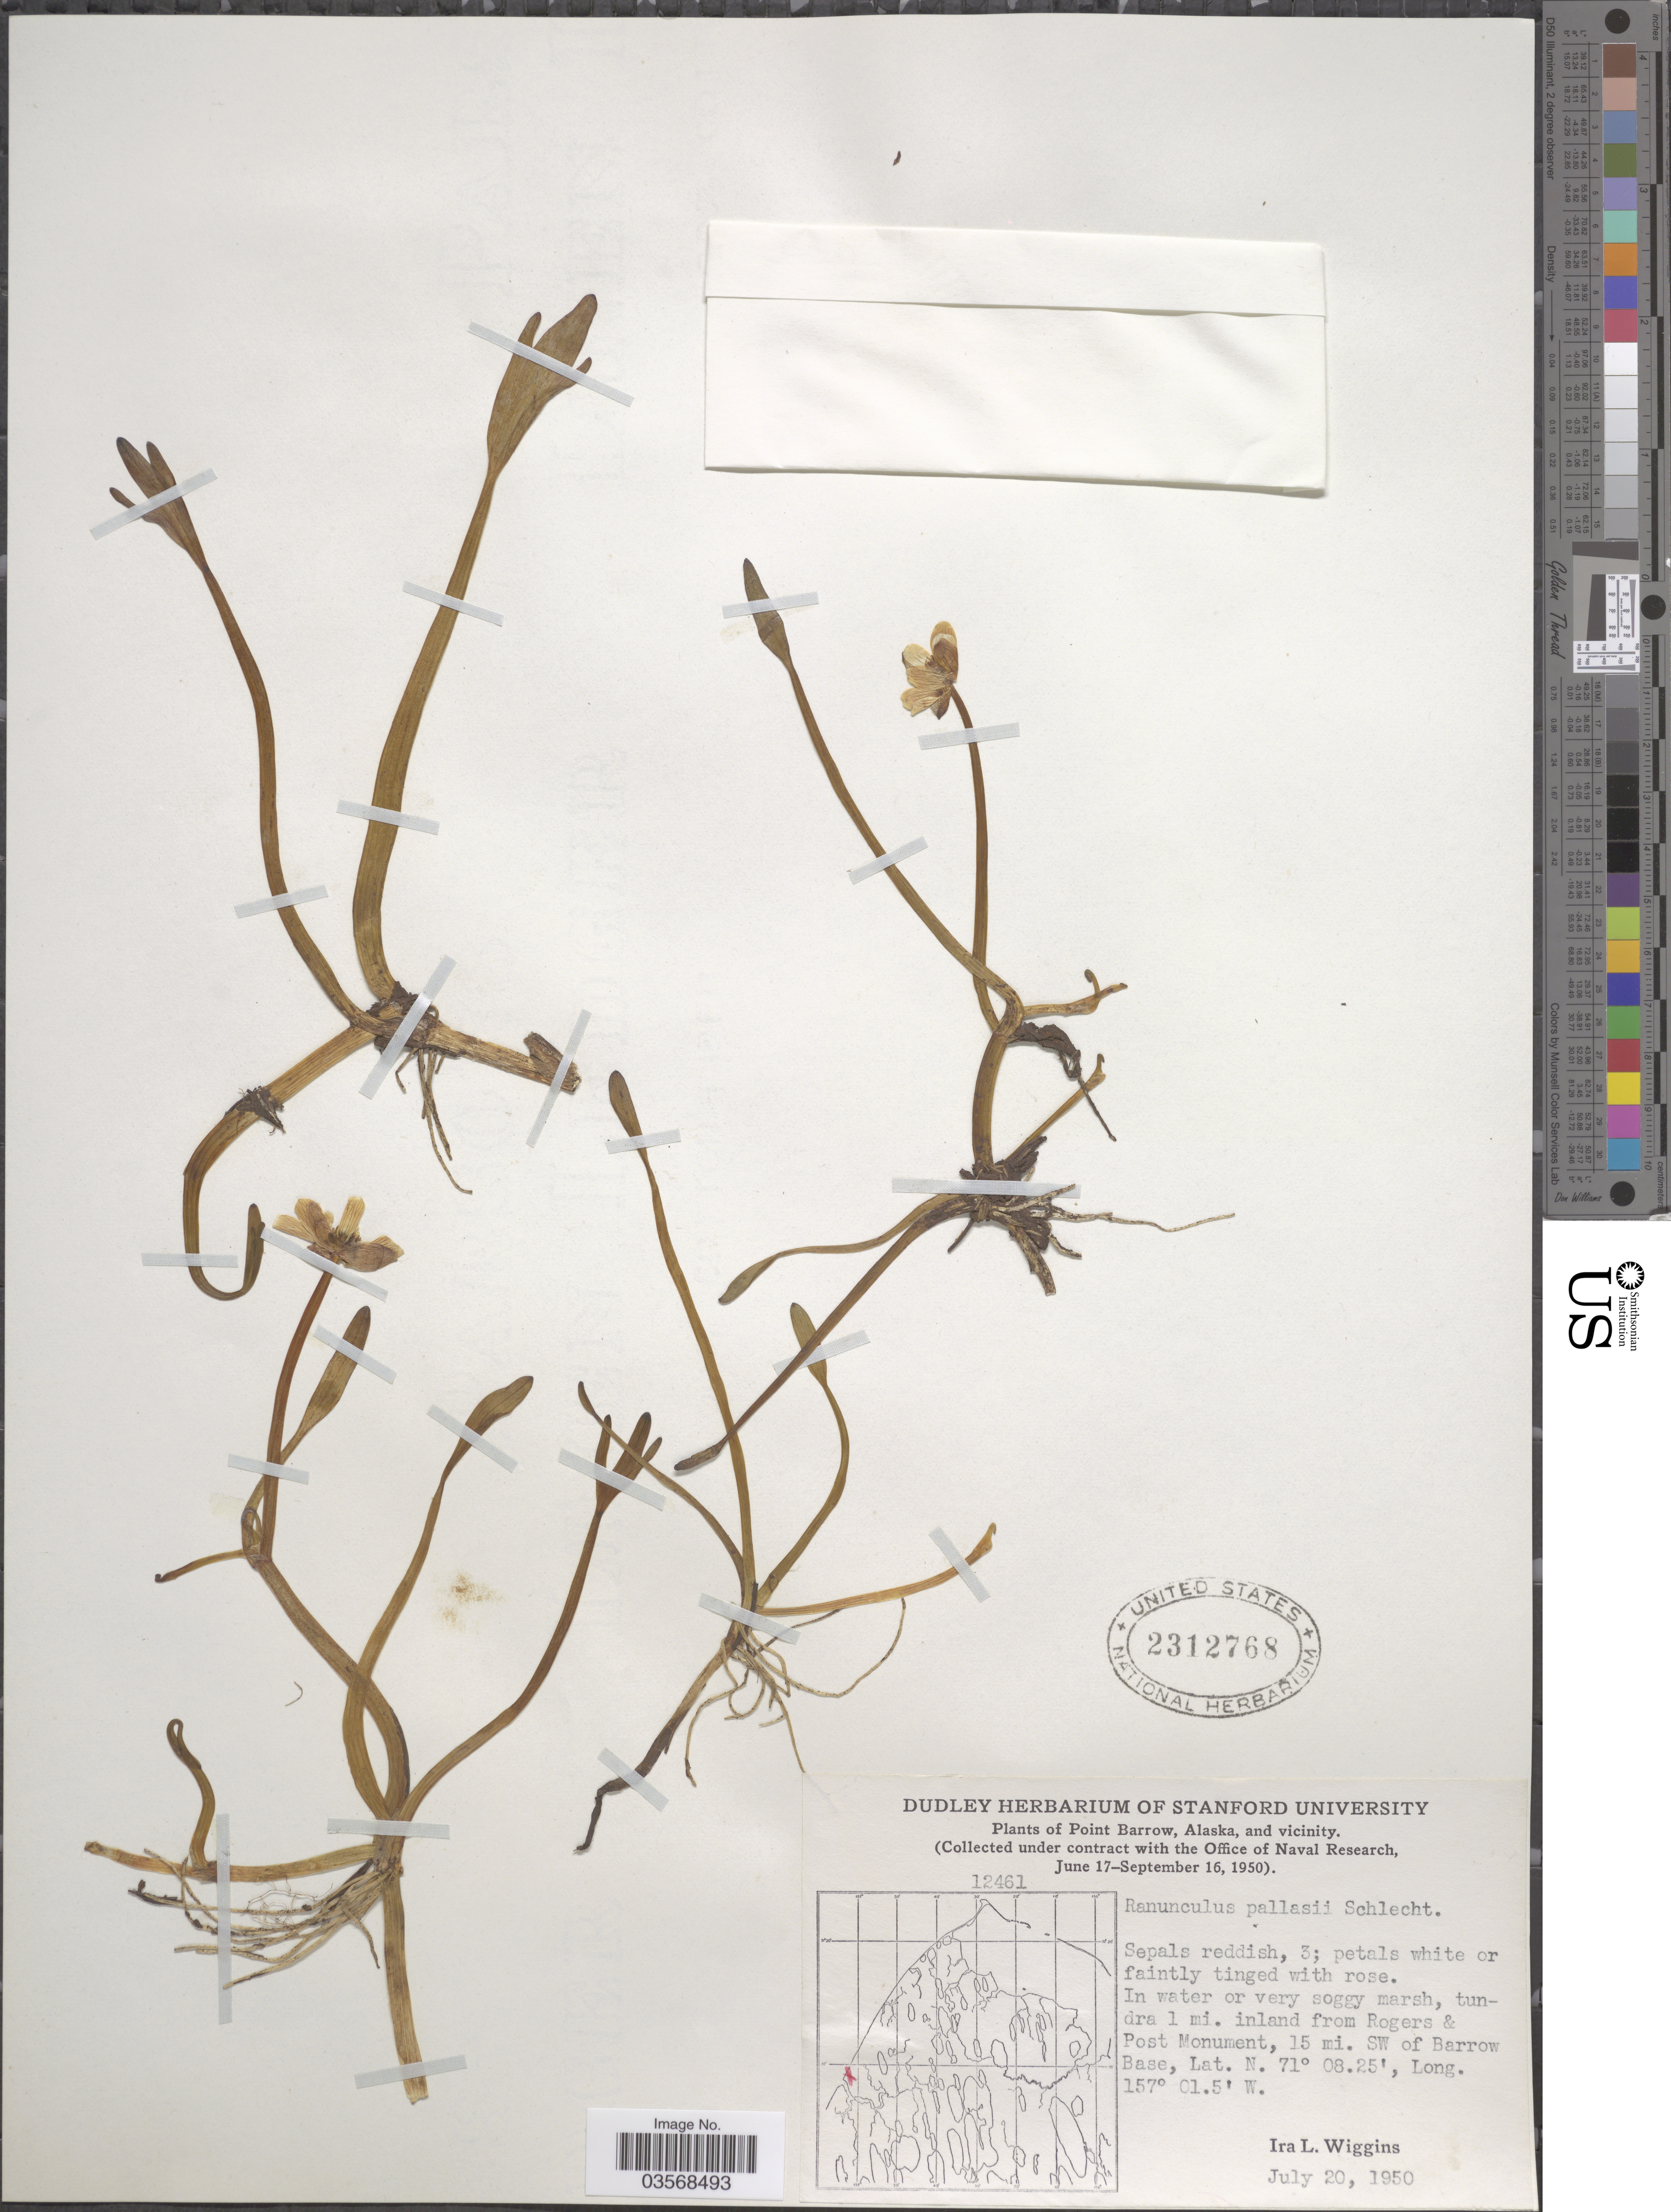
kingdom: Plantae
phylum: Tracheophyta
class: Magnoliopsida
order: Ranunculales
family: Ranunculaceae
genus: Ranunculus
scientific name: Ranunculus pallasii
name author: Schltdl.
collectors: I. L. Wiggins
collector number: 12461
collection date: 1950-07-20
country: United States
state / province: Alaska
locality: Point Barrow, and vicinity. Tundra 1 mi. inland from Rogers & Post Monument, 15 mi. SW of Barrow Base.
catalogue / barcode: US 2312768